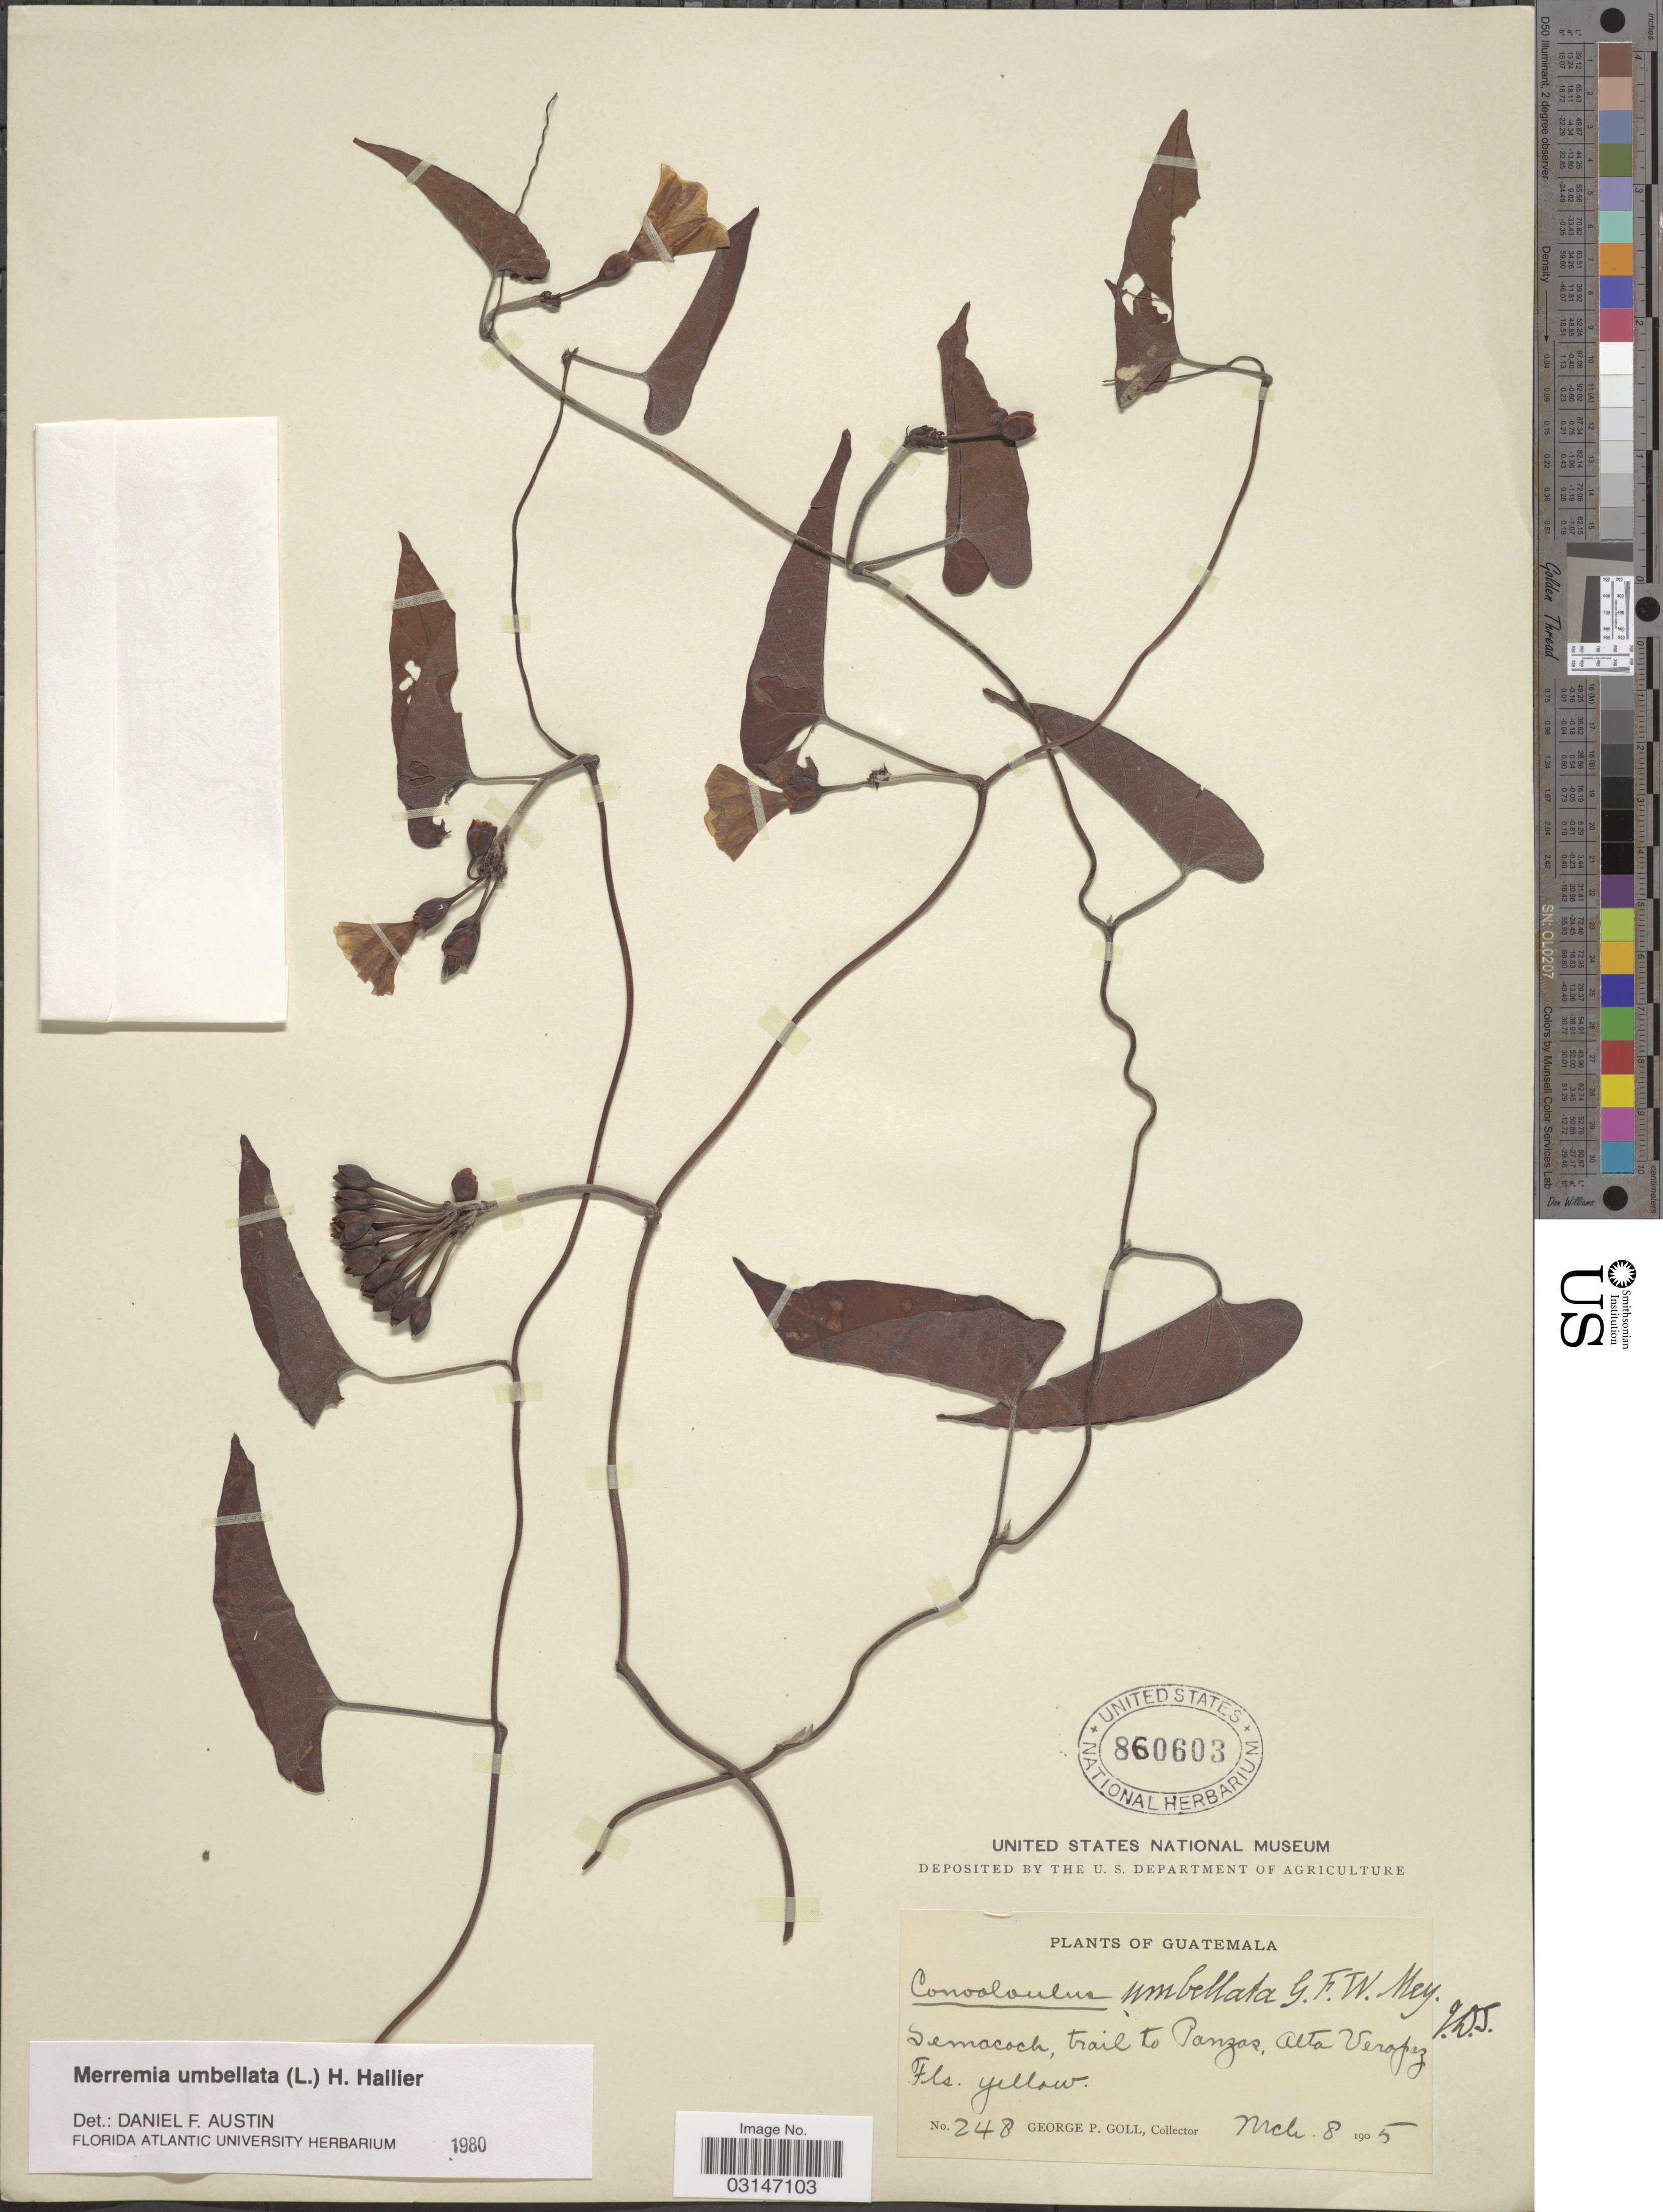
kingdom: Plantae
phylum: Tracheophyta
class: Magnoliopsida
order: Solanales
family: Convolvulaceae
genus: Camonea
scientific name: Camonea umbellata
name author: (L.) A. R. Simões & Staples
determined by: Strong, Mark T., (BOT), Smithsonian Institution - National Museum of Natural History (UNITED STATES)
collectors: G. P. Goll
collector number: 248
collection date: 1905-03-08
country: Guatemala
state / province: Alta Verapaz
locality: Semacoch, trail to Panzas, Alta Verapaz.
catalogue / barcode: US 860603